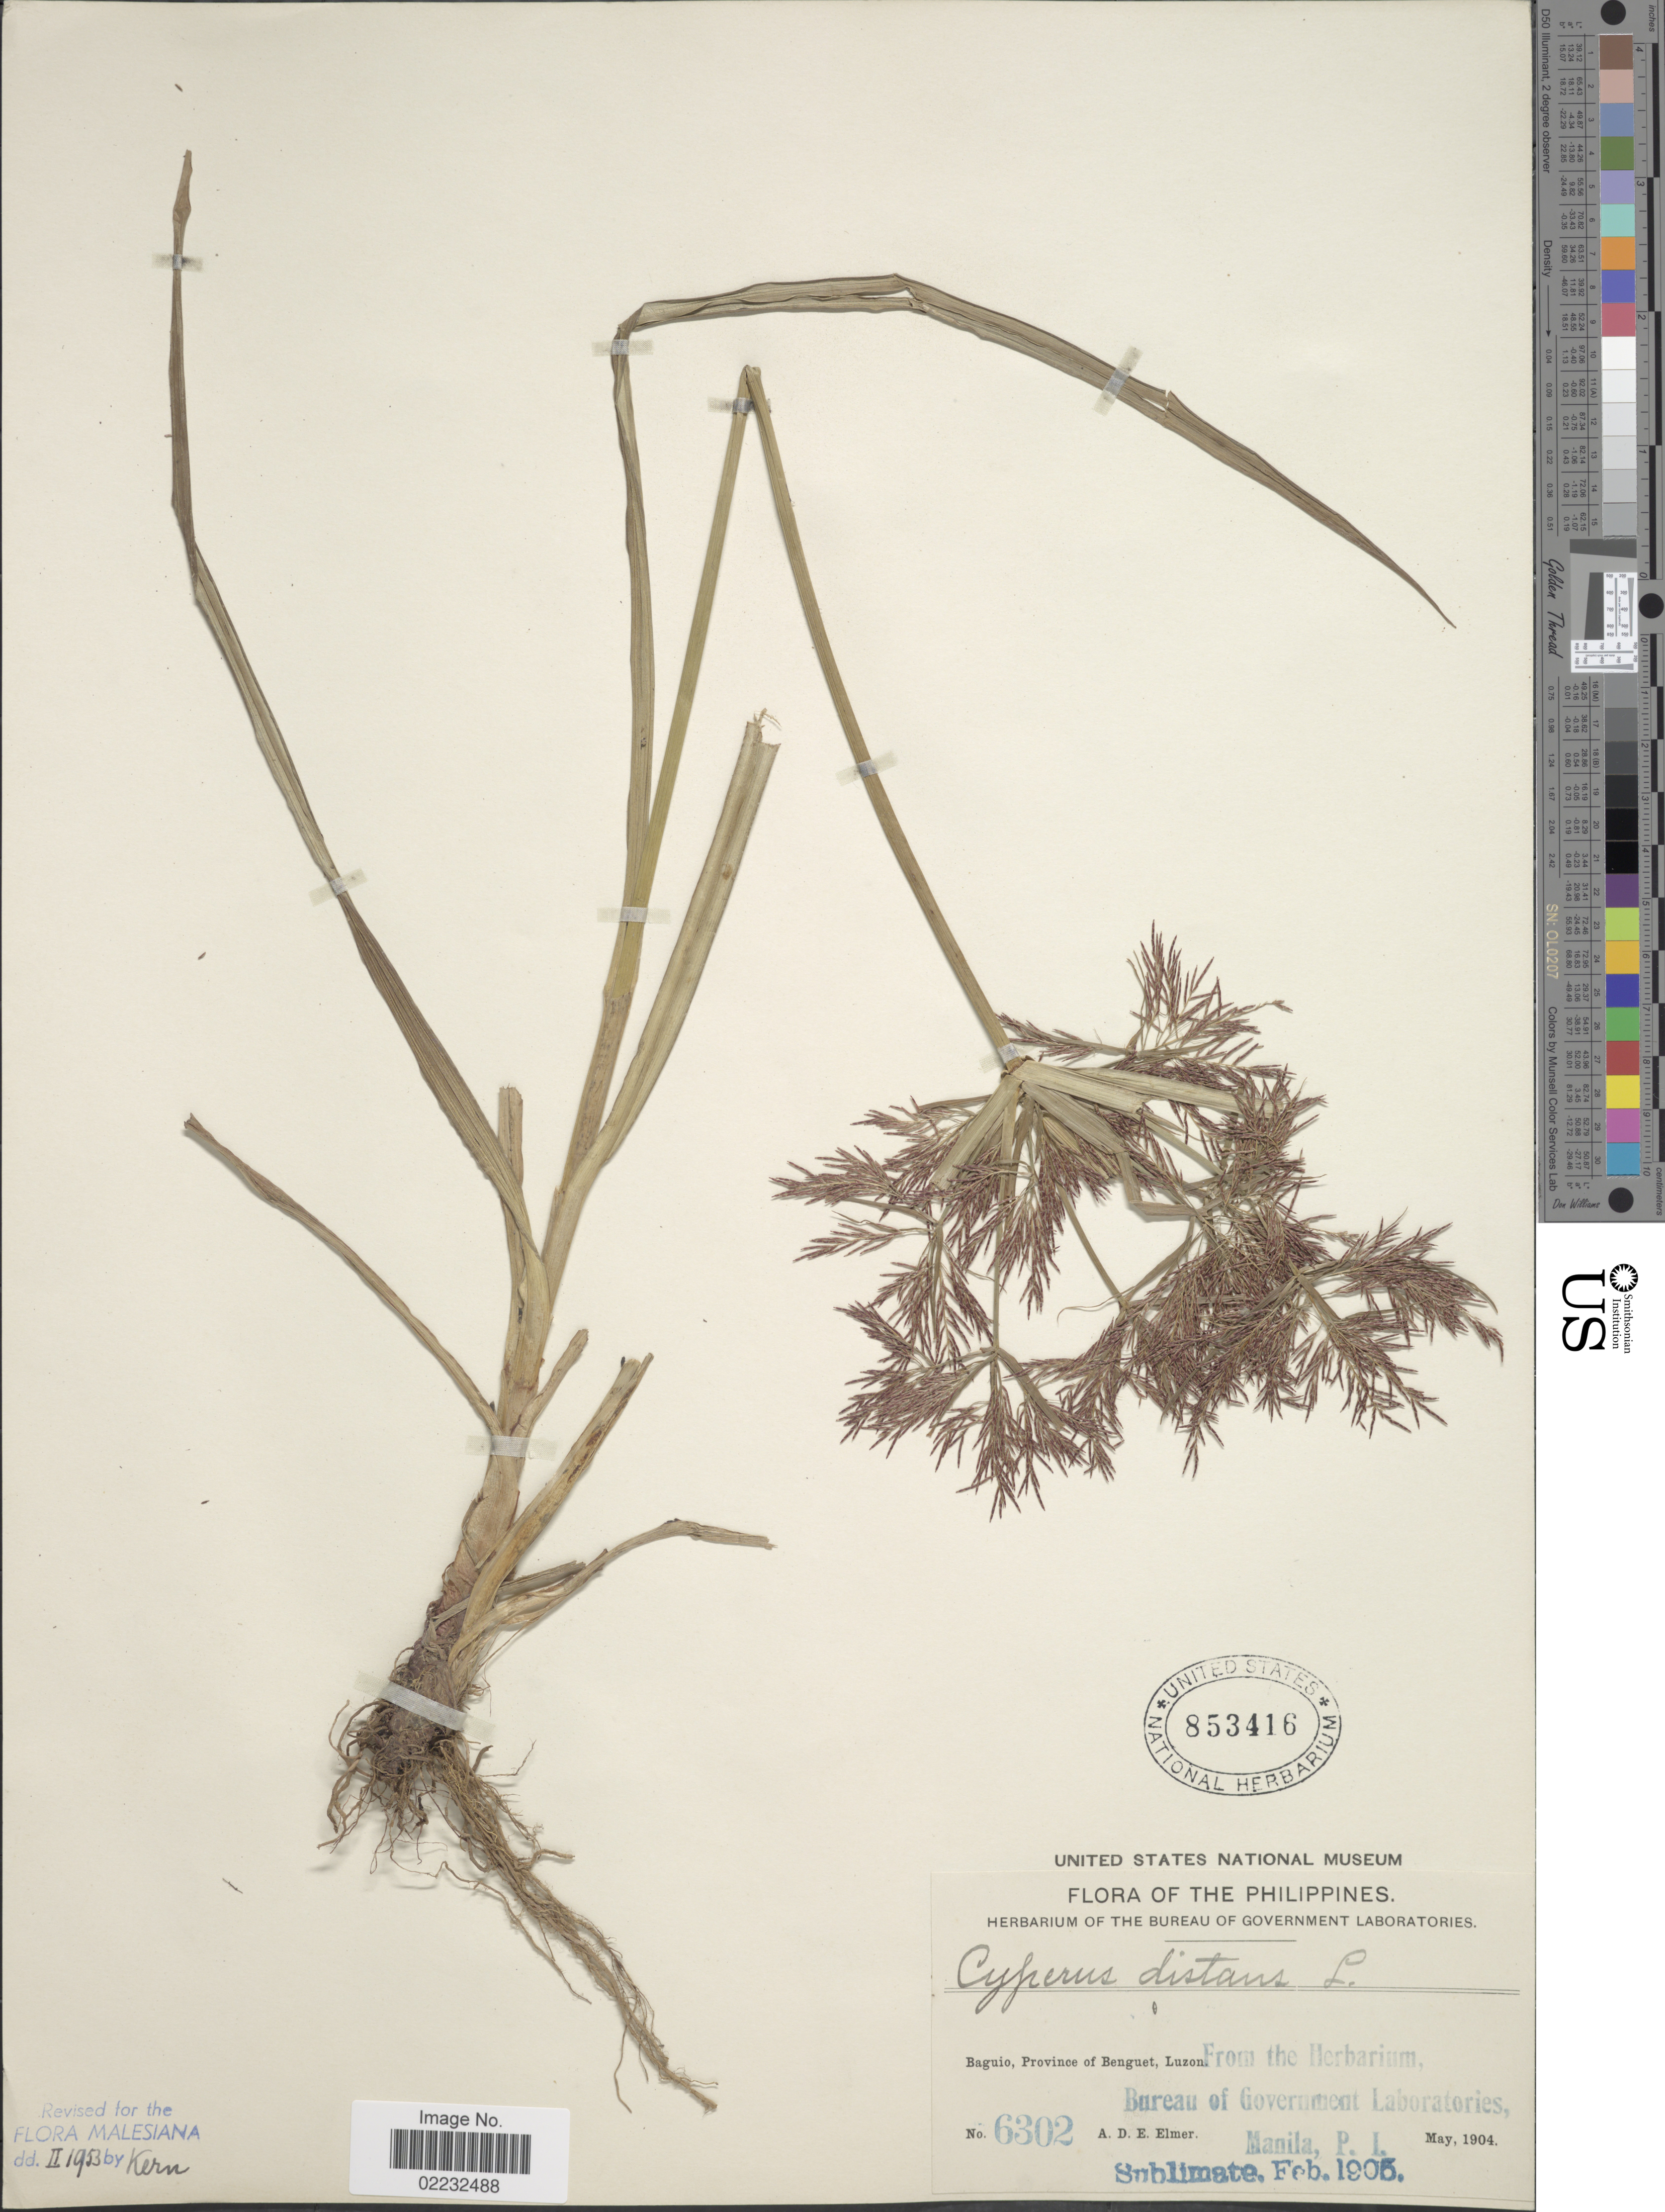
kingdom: Plantae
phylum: Tracheophyta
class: Liliopsida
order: Poales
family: Cyperaceae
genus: Cyperus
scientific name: Cyperus distans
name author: L. f.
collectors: A. D. E. Elmer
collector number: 6302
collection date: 1904-05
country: Philippines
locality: Baguio, Province of Benguet, Luzon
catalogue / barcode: US 853416